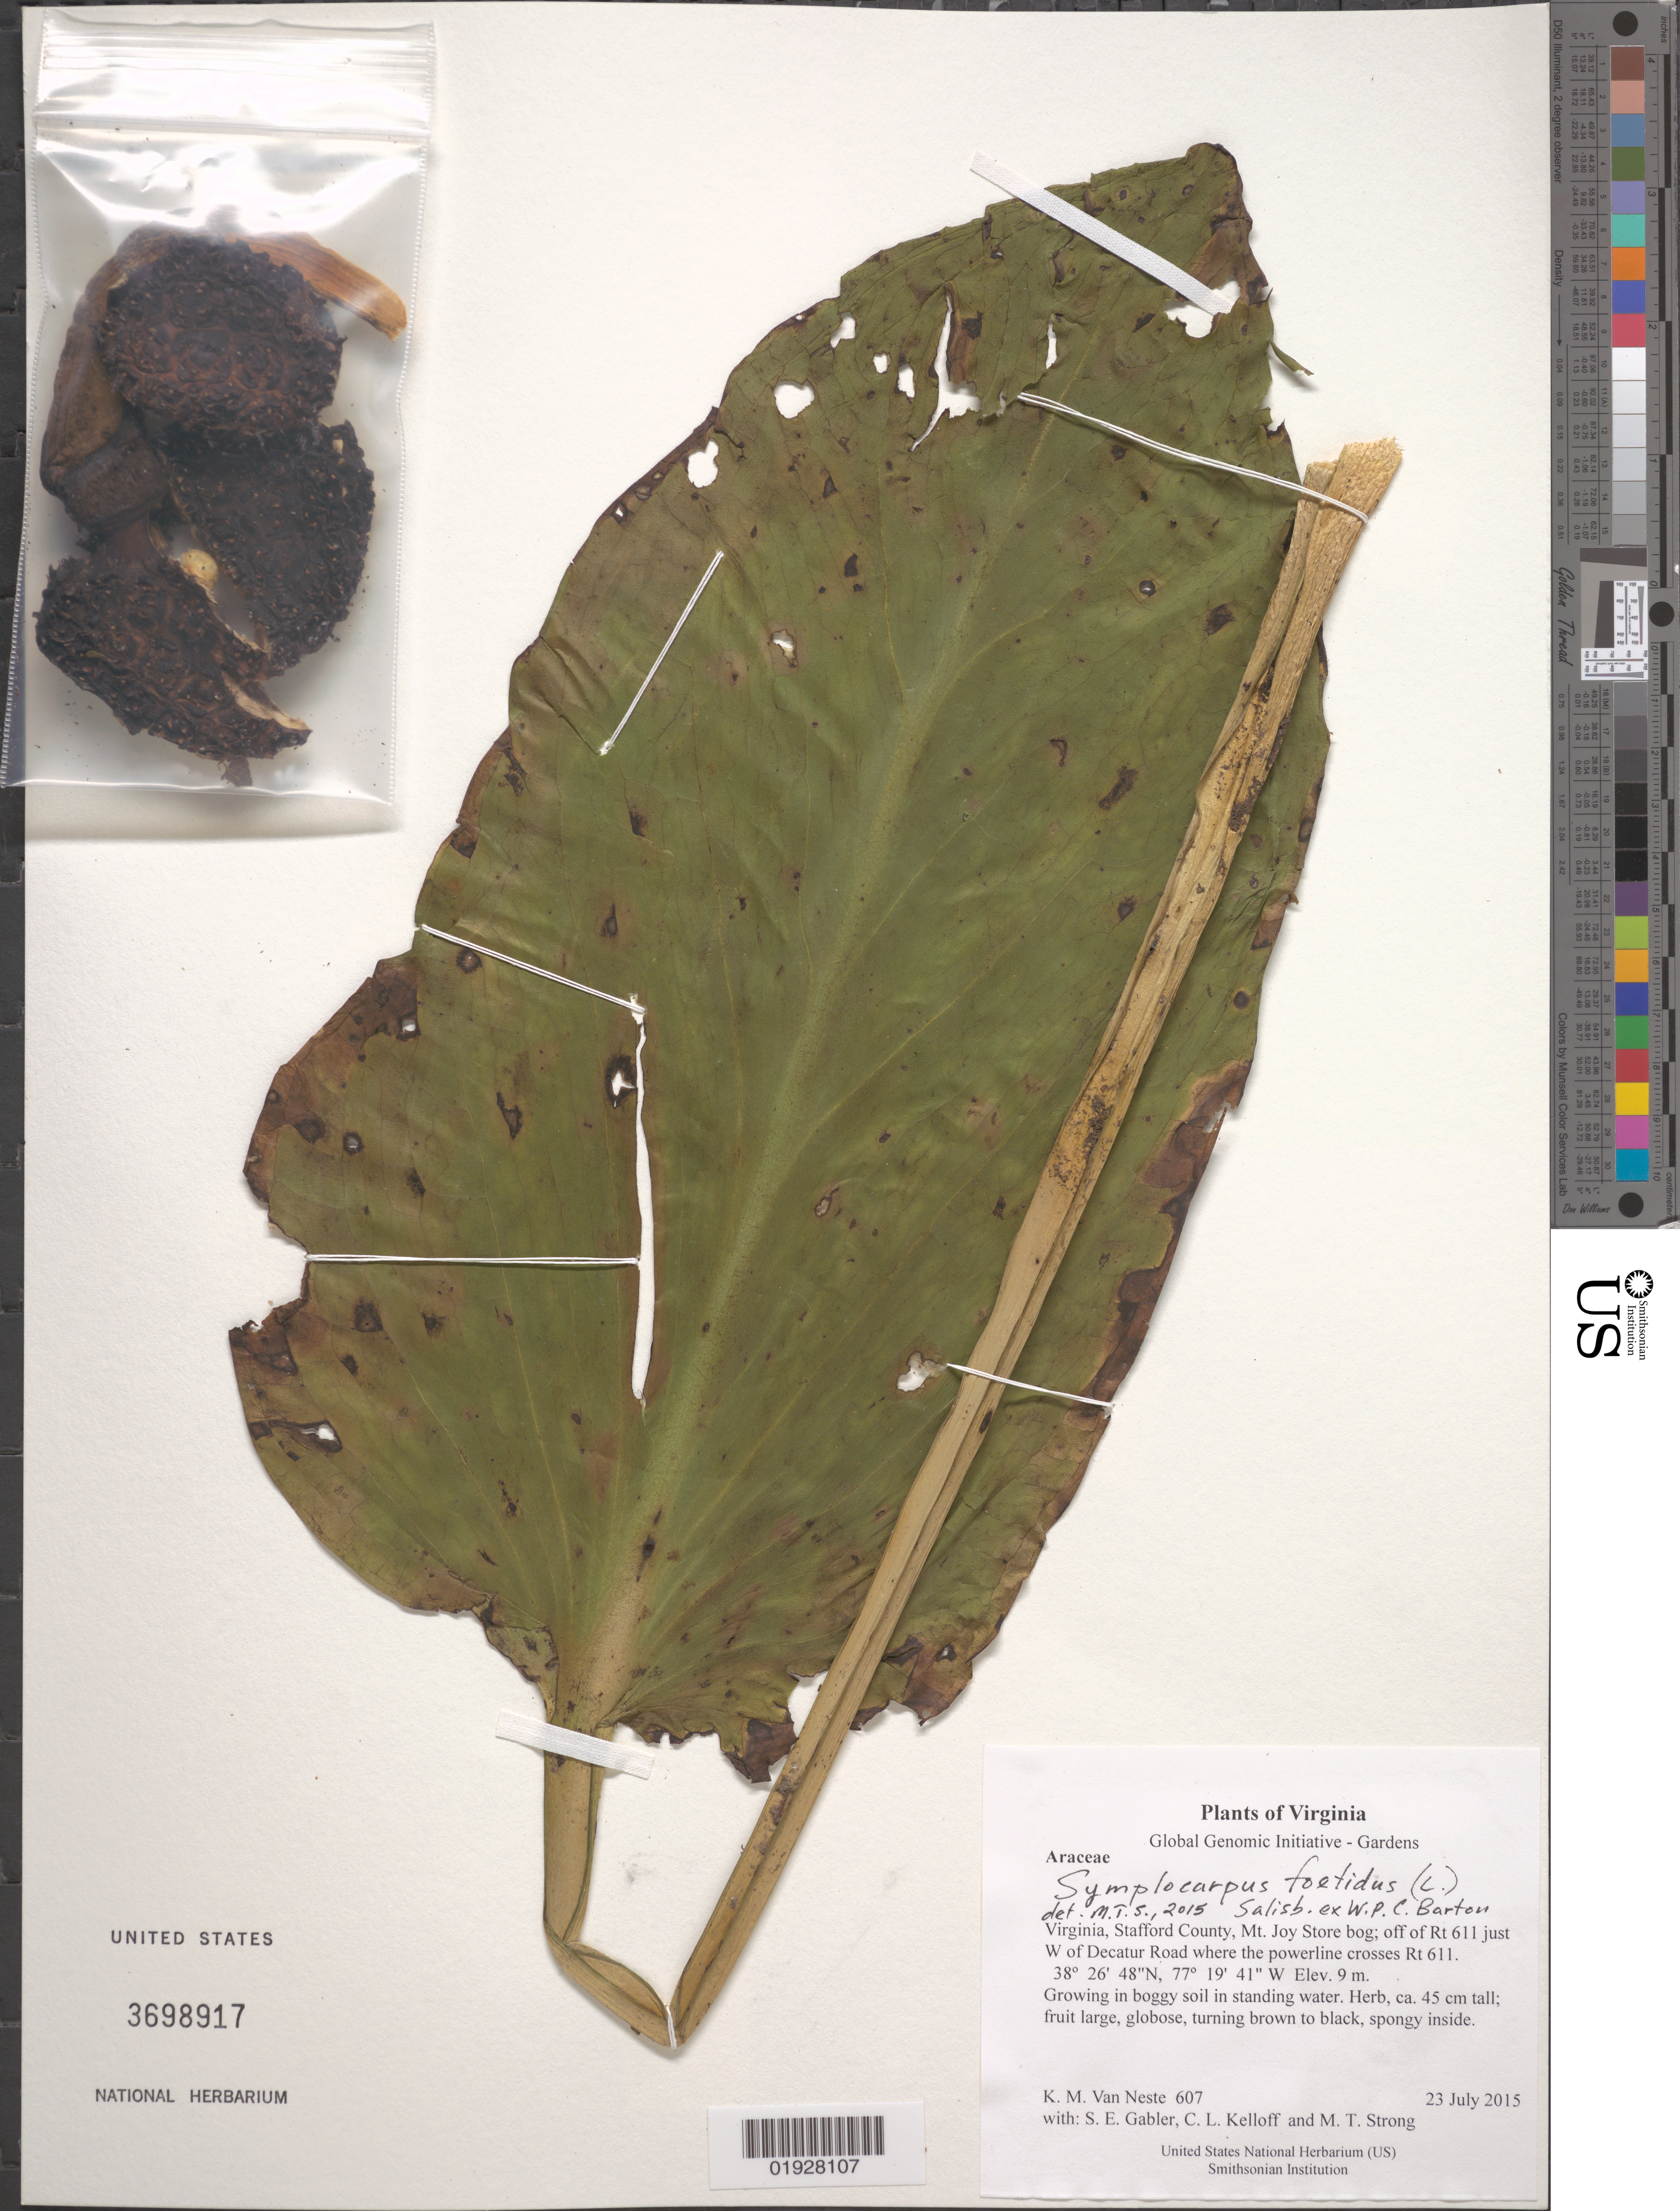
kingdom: Plantae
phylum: Tracheophyta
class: Liliopsida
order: Alismatales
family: Araceae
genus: Symplocarpus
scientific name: Symplocarpus foetidus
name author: (L.) W. Salisb. ex W.P.C. Barton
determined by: Strong, M. T., (US), Smithsonian Institution - National Museum of Natural History (UNITED STATES)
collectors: K. M. Van Neste, S. E. Gabler, C. L. Kelloff & M. T. Strong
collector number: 607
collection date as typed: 23 July 2015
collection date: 2015-07-23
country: United States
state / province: Virginia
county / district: Stafford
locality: Mt. Joy Store bog; off of Rt 611 just W of Decatur Road where the powerline crosses Rt 611.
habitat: Growing in boggy soil in standing water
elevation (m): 9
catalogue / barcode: US 3698917